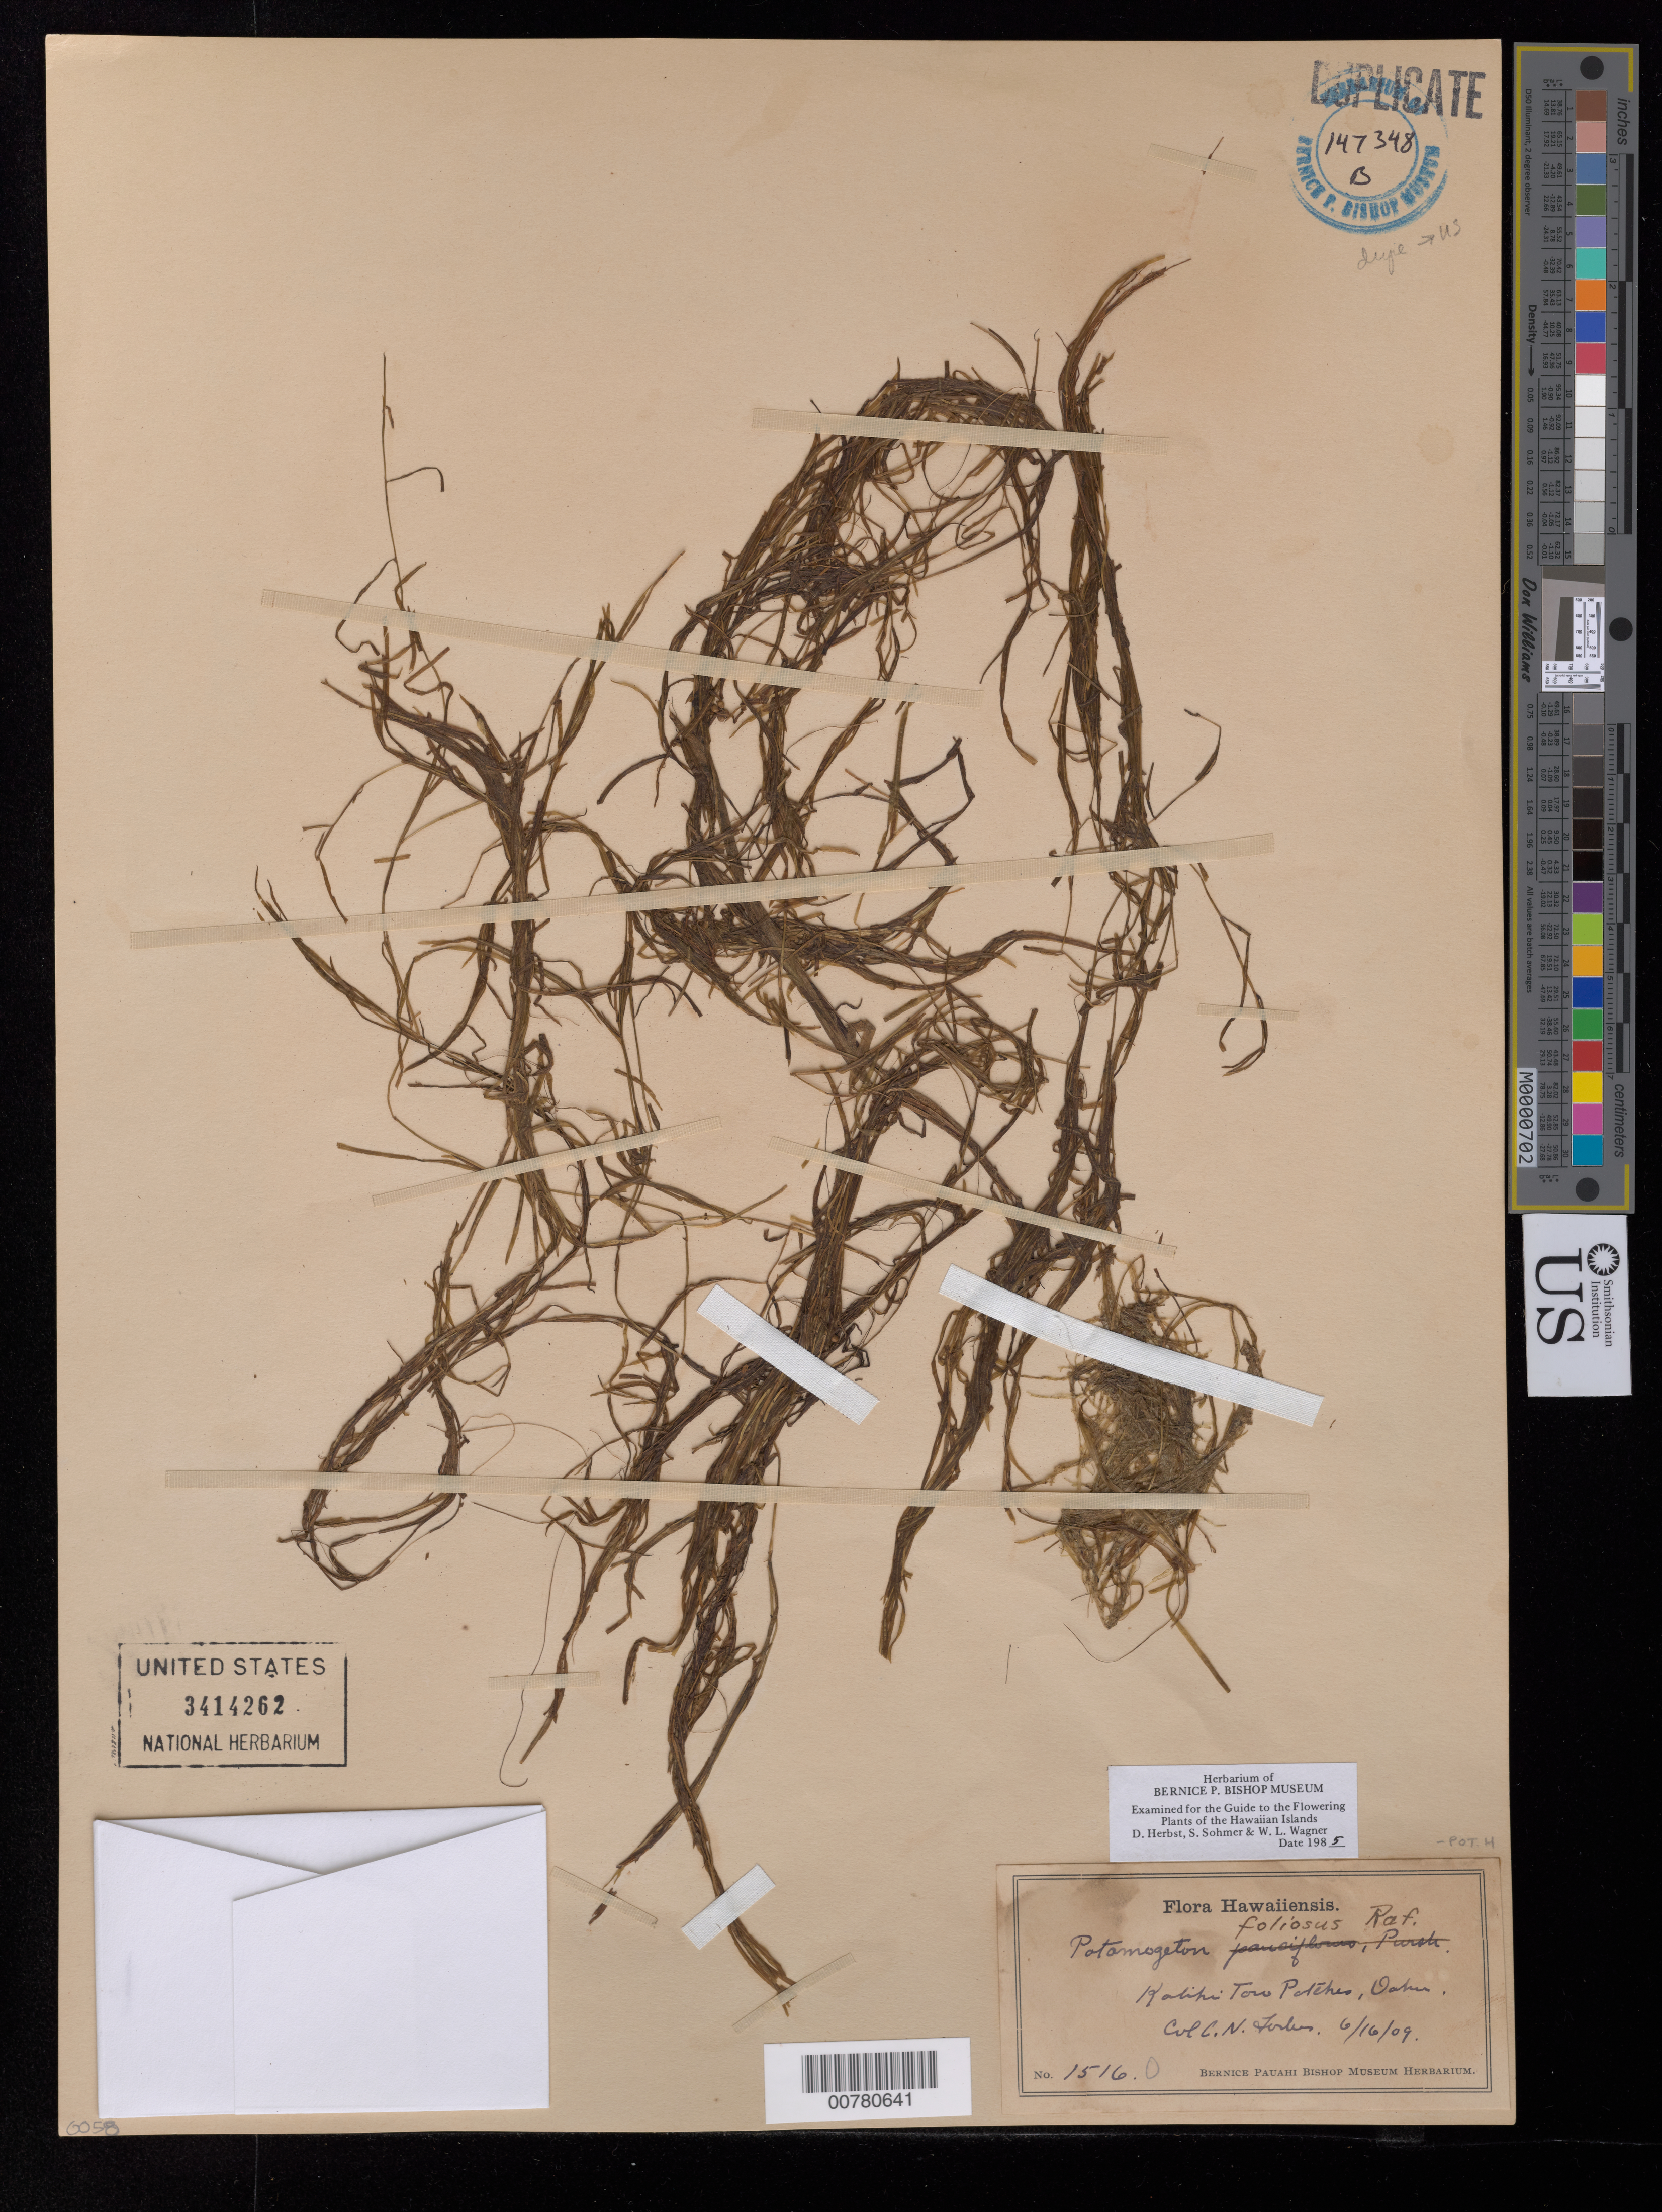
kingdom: Plantae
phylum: Tracheophyta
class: Liliopsida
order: Alismatales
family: Potamogetonaceae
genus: Potamogeton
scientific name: Potamogeton foliosus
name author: Raf.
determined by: Wagner, W. L.; Herbst, D. R.; Sohmer, S. H.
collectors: C. N. Forbes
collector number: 1516.O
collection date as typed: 16 Jun 1909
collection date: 1909-06-16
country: United States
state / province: Hawaii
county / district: Honolulu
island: Oahu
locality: Kalihi Valley.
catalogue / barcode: US 3414262